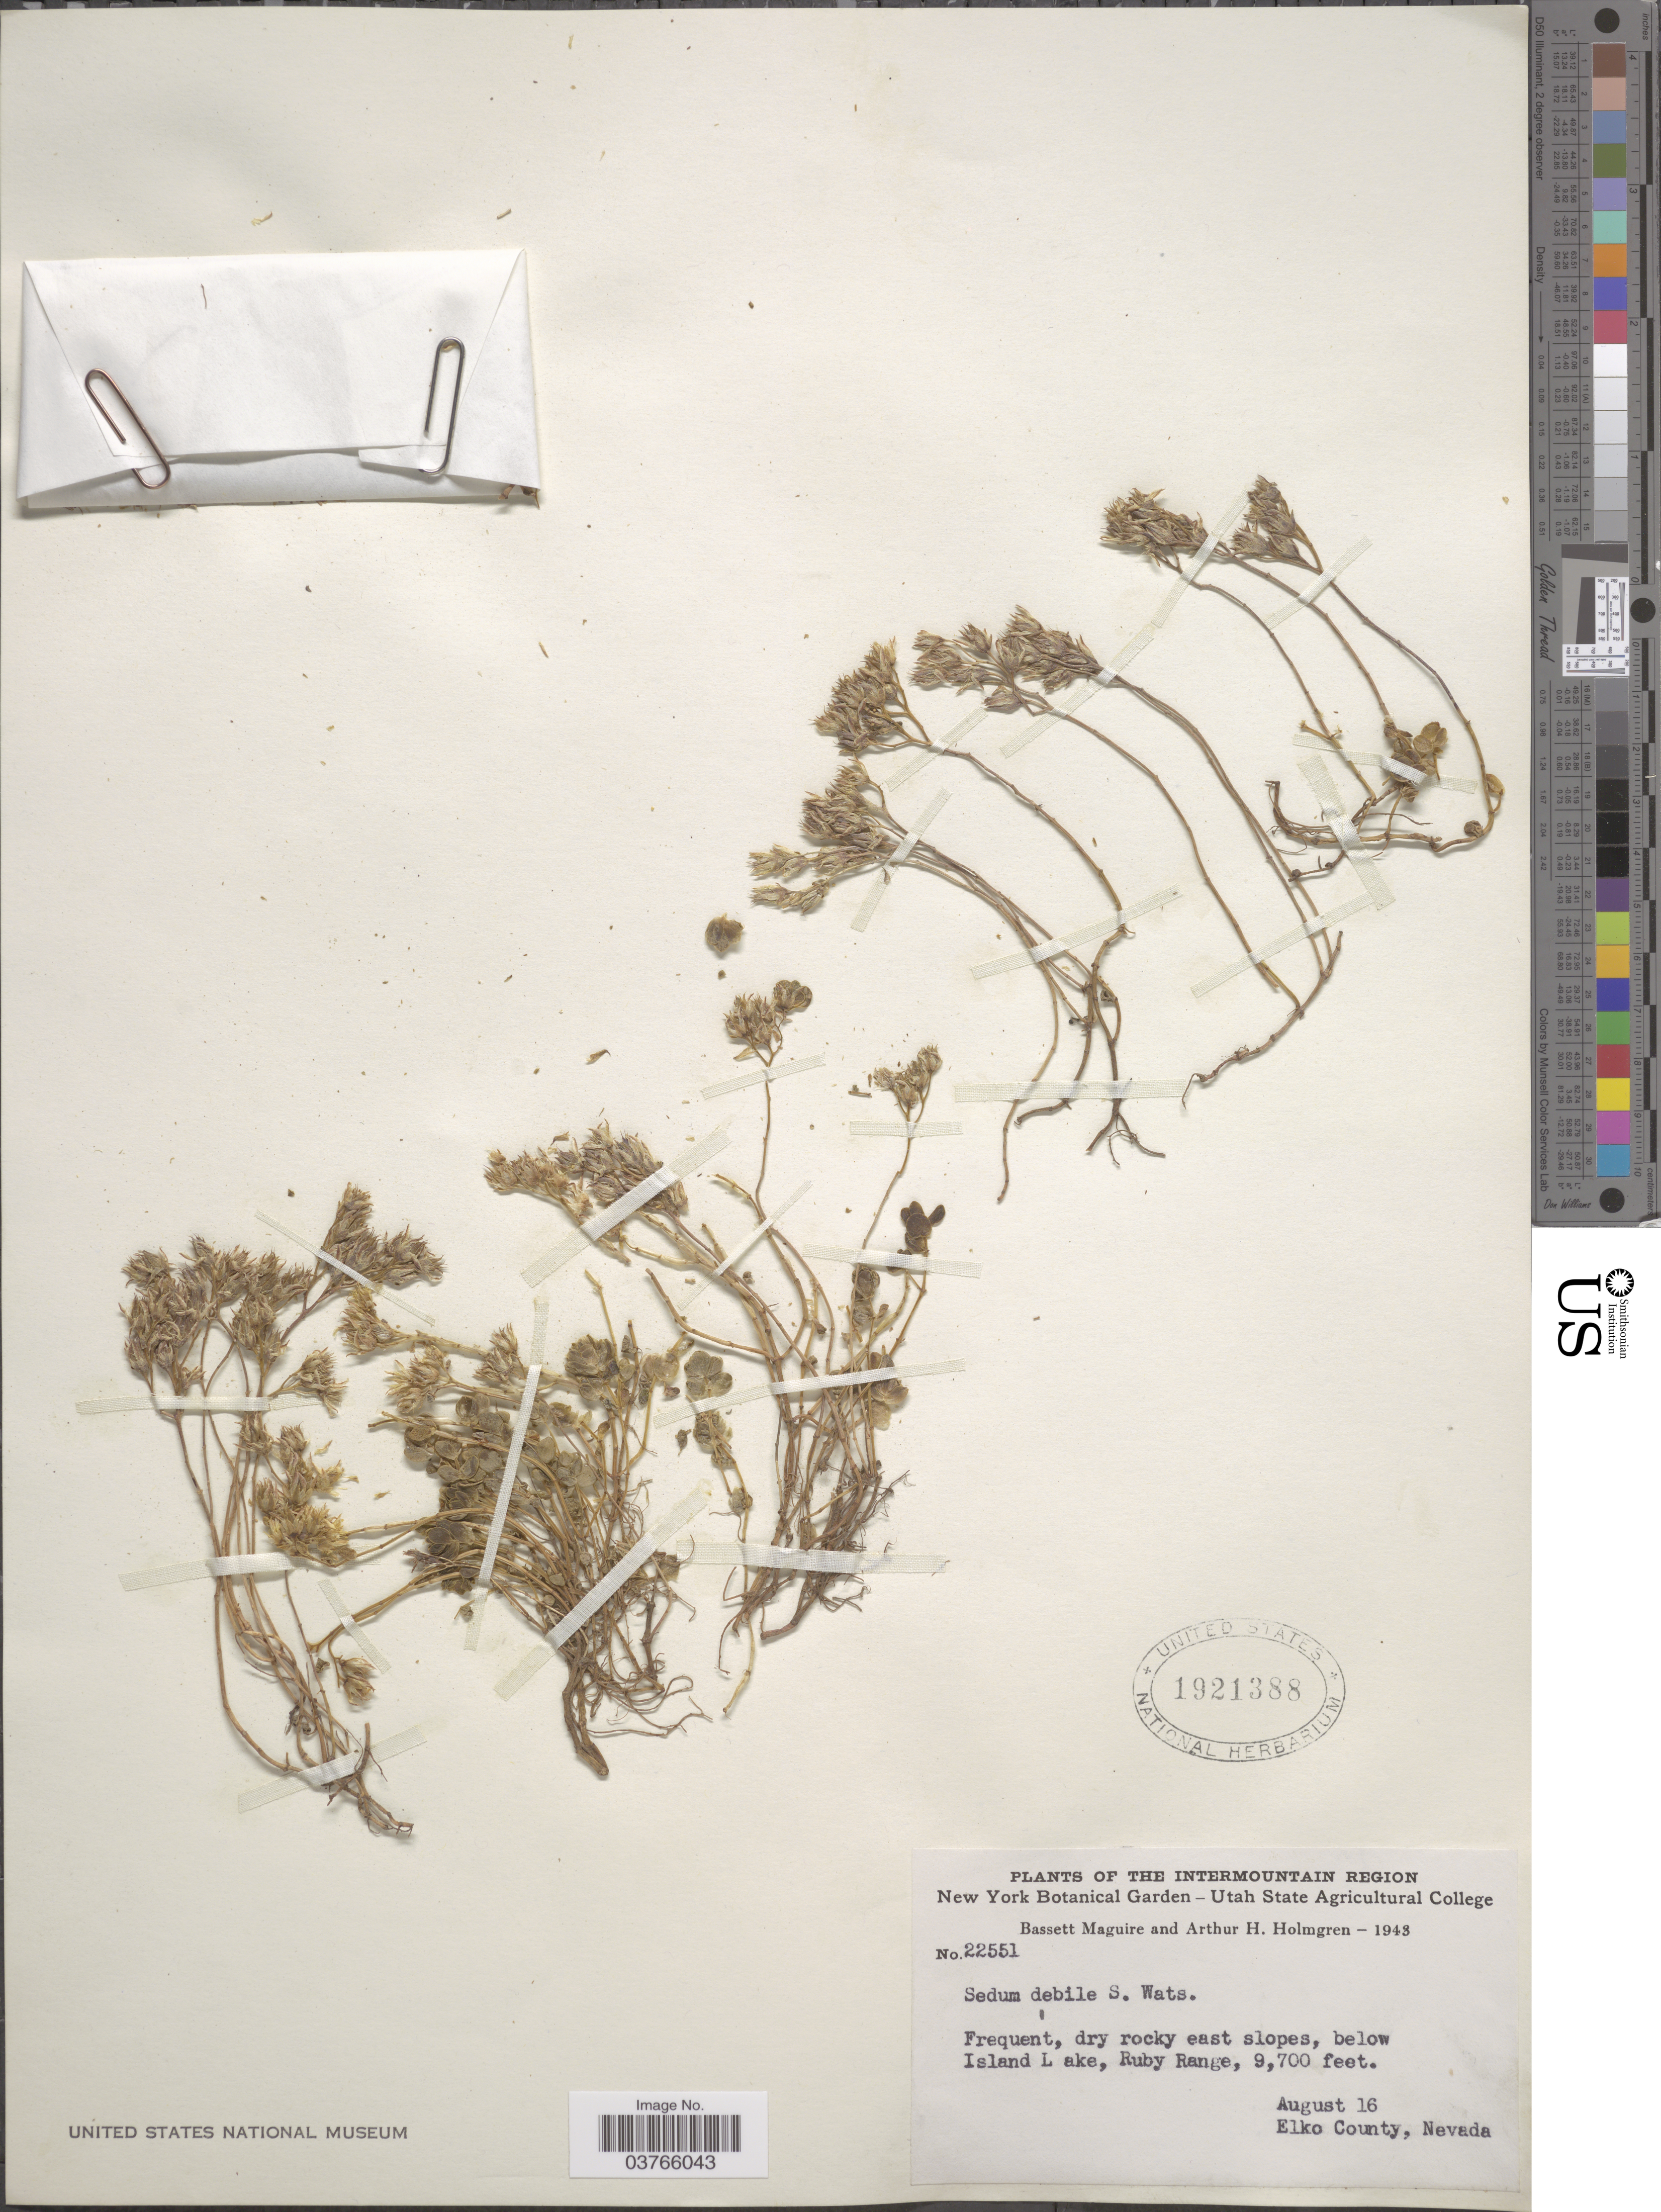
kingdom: Plantae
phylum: Tracheophyta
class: Magnoliopsida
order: Saxifragales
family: Crassulaceae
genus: Sedum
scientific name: Sedum debile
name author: S. Watson in C. King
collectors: B. Maguire & A. H. Holmgren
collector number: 22551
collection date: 1943-08-16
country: United States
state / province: Nevada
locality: The Intermountain Region. Dry rocky east slopes, below Island Lake, Ruby Range. Elko County.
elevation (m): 2957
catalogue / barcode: US 1921388